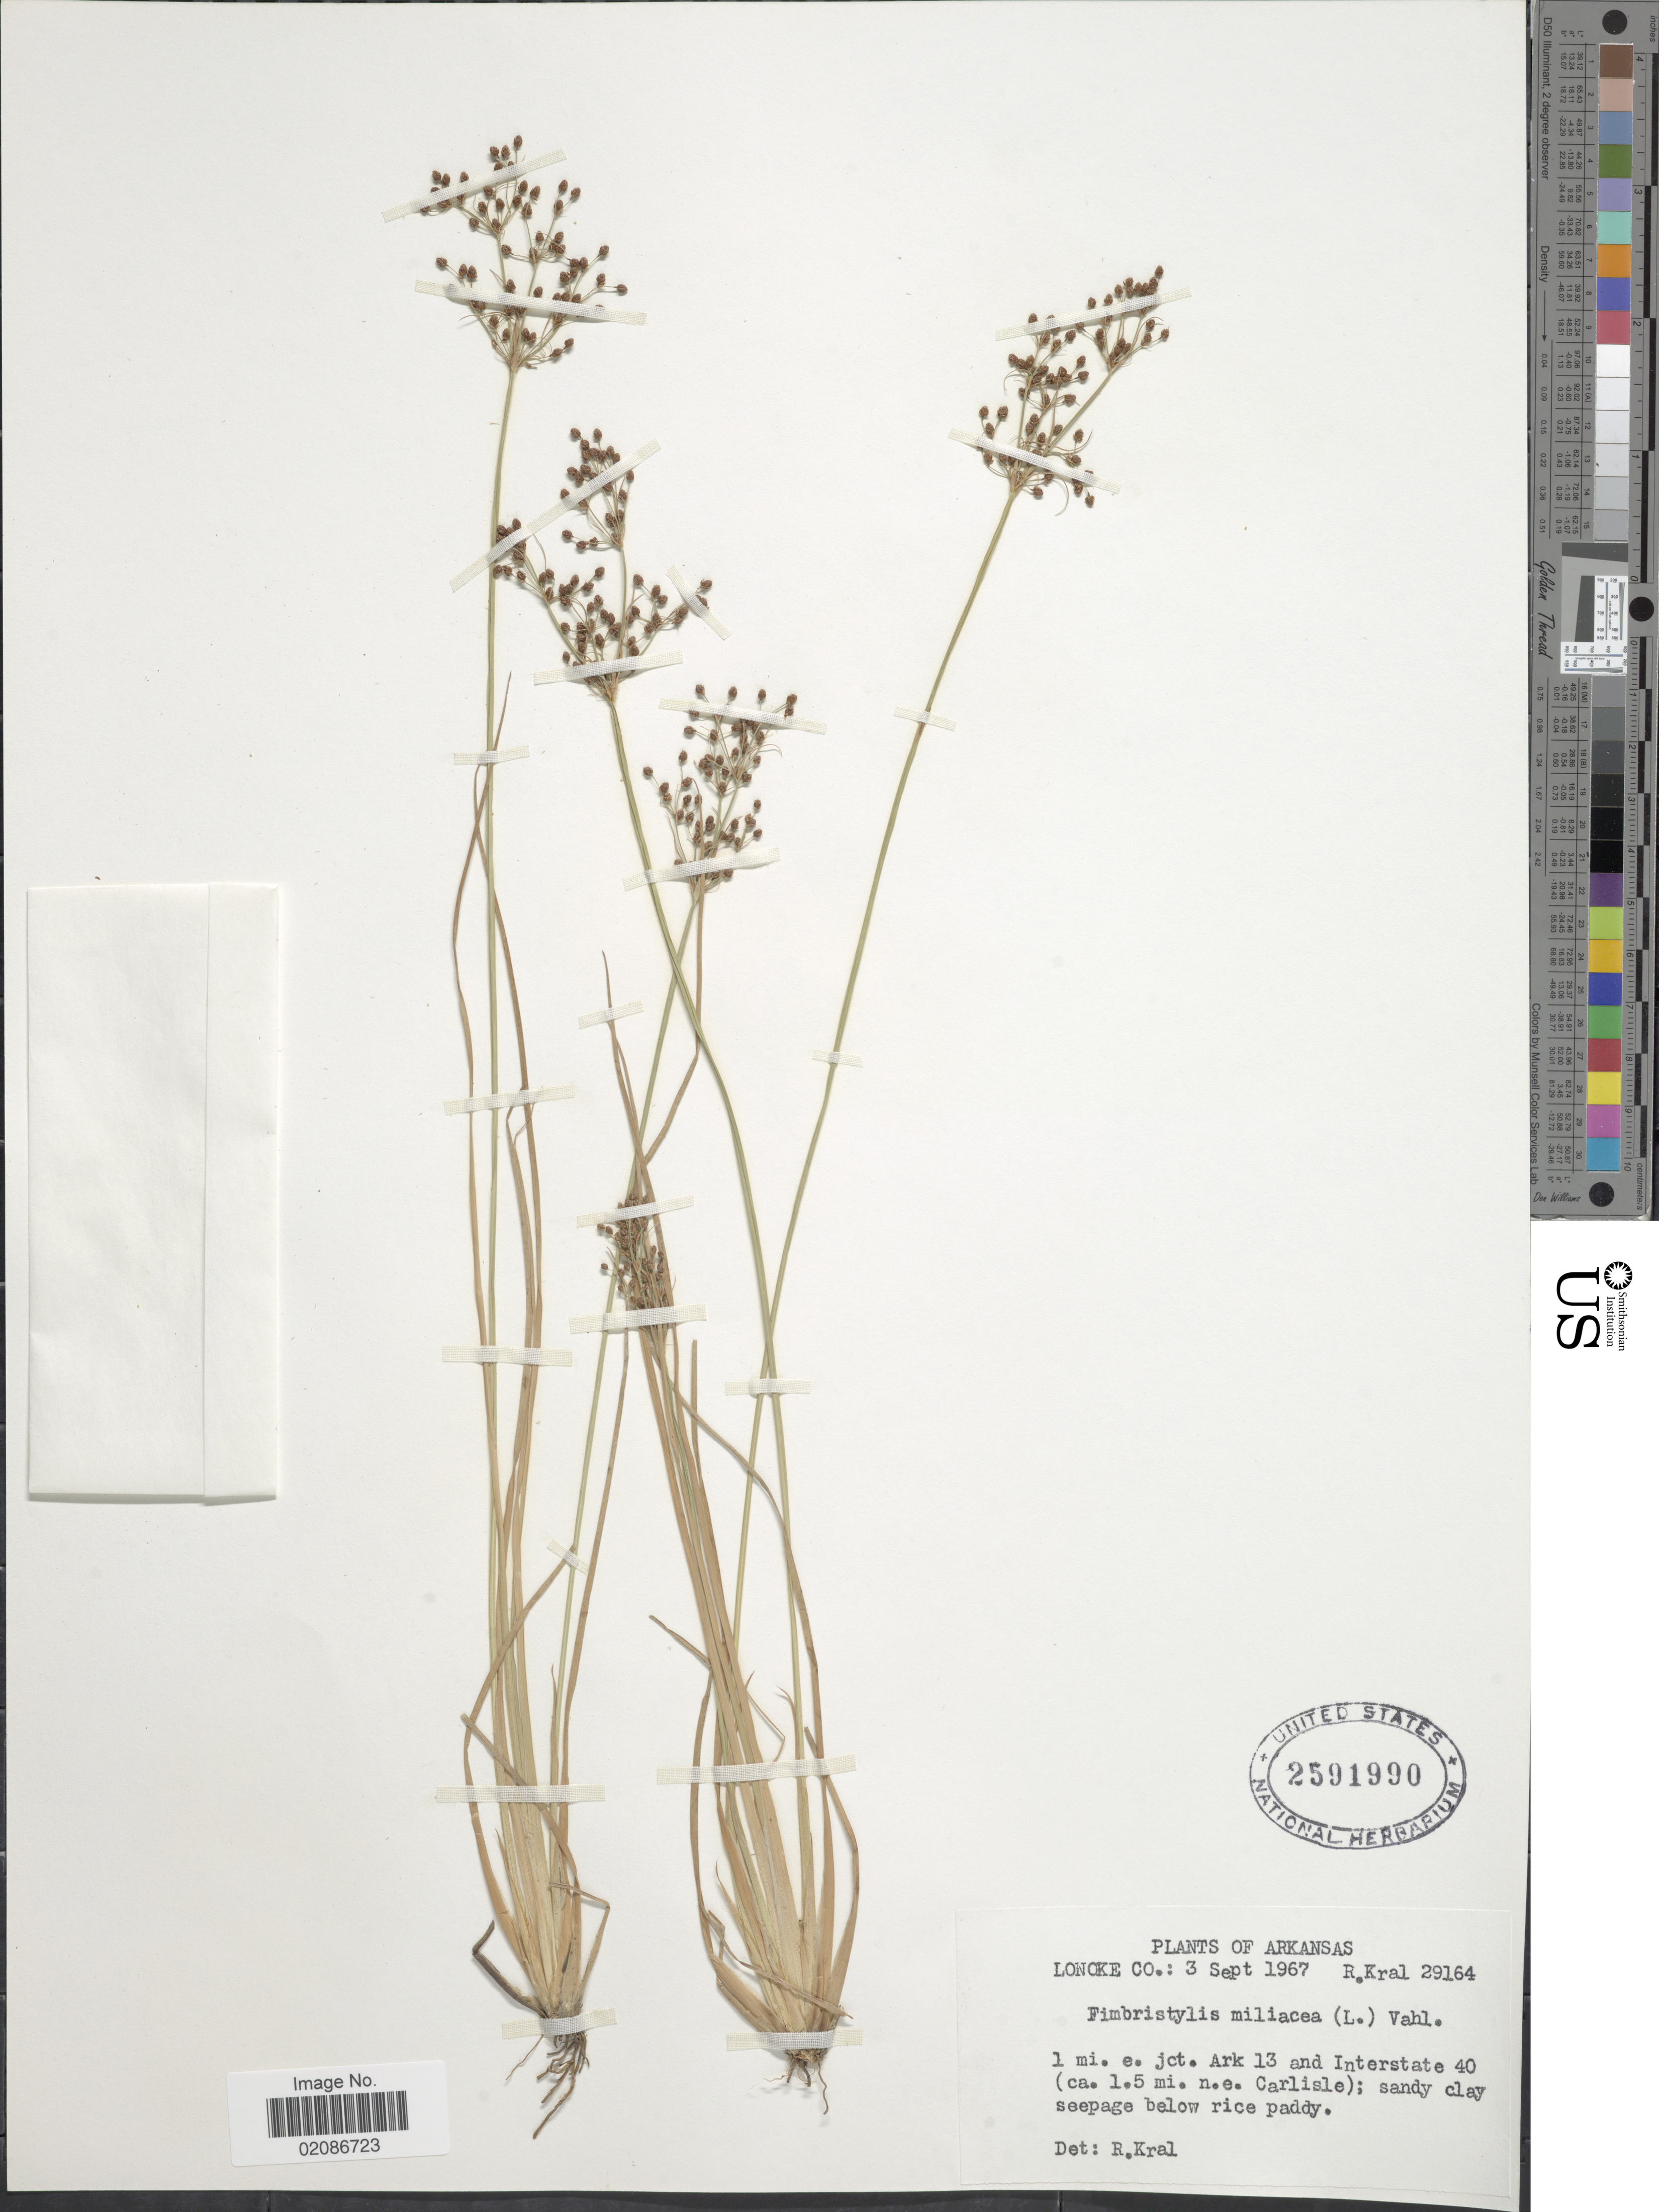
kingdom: Plantae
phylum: Tracheophyta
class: Liliopsida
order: Poales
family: Cyperaceae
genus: Fimbristylis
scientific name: Fimbristylis littoralis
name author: Gaudich.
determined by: Strong, M. T., (US), Smithsonian Institution - National Museum of Natural History (UNITED STATES)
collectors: R. Kral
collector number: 29164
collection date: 1967-09-03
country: United States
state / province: Arkansas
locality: Lonoke Co.: 1 mi. e. jct. Ark 13 and Interstate 40 (ca. 1.5 mi. n.e. Carlisle); sandy clay seepage below rice paddy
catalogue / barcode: US 2591990